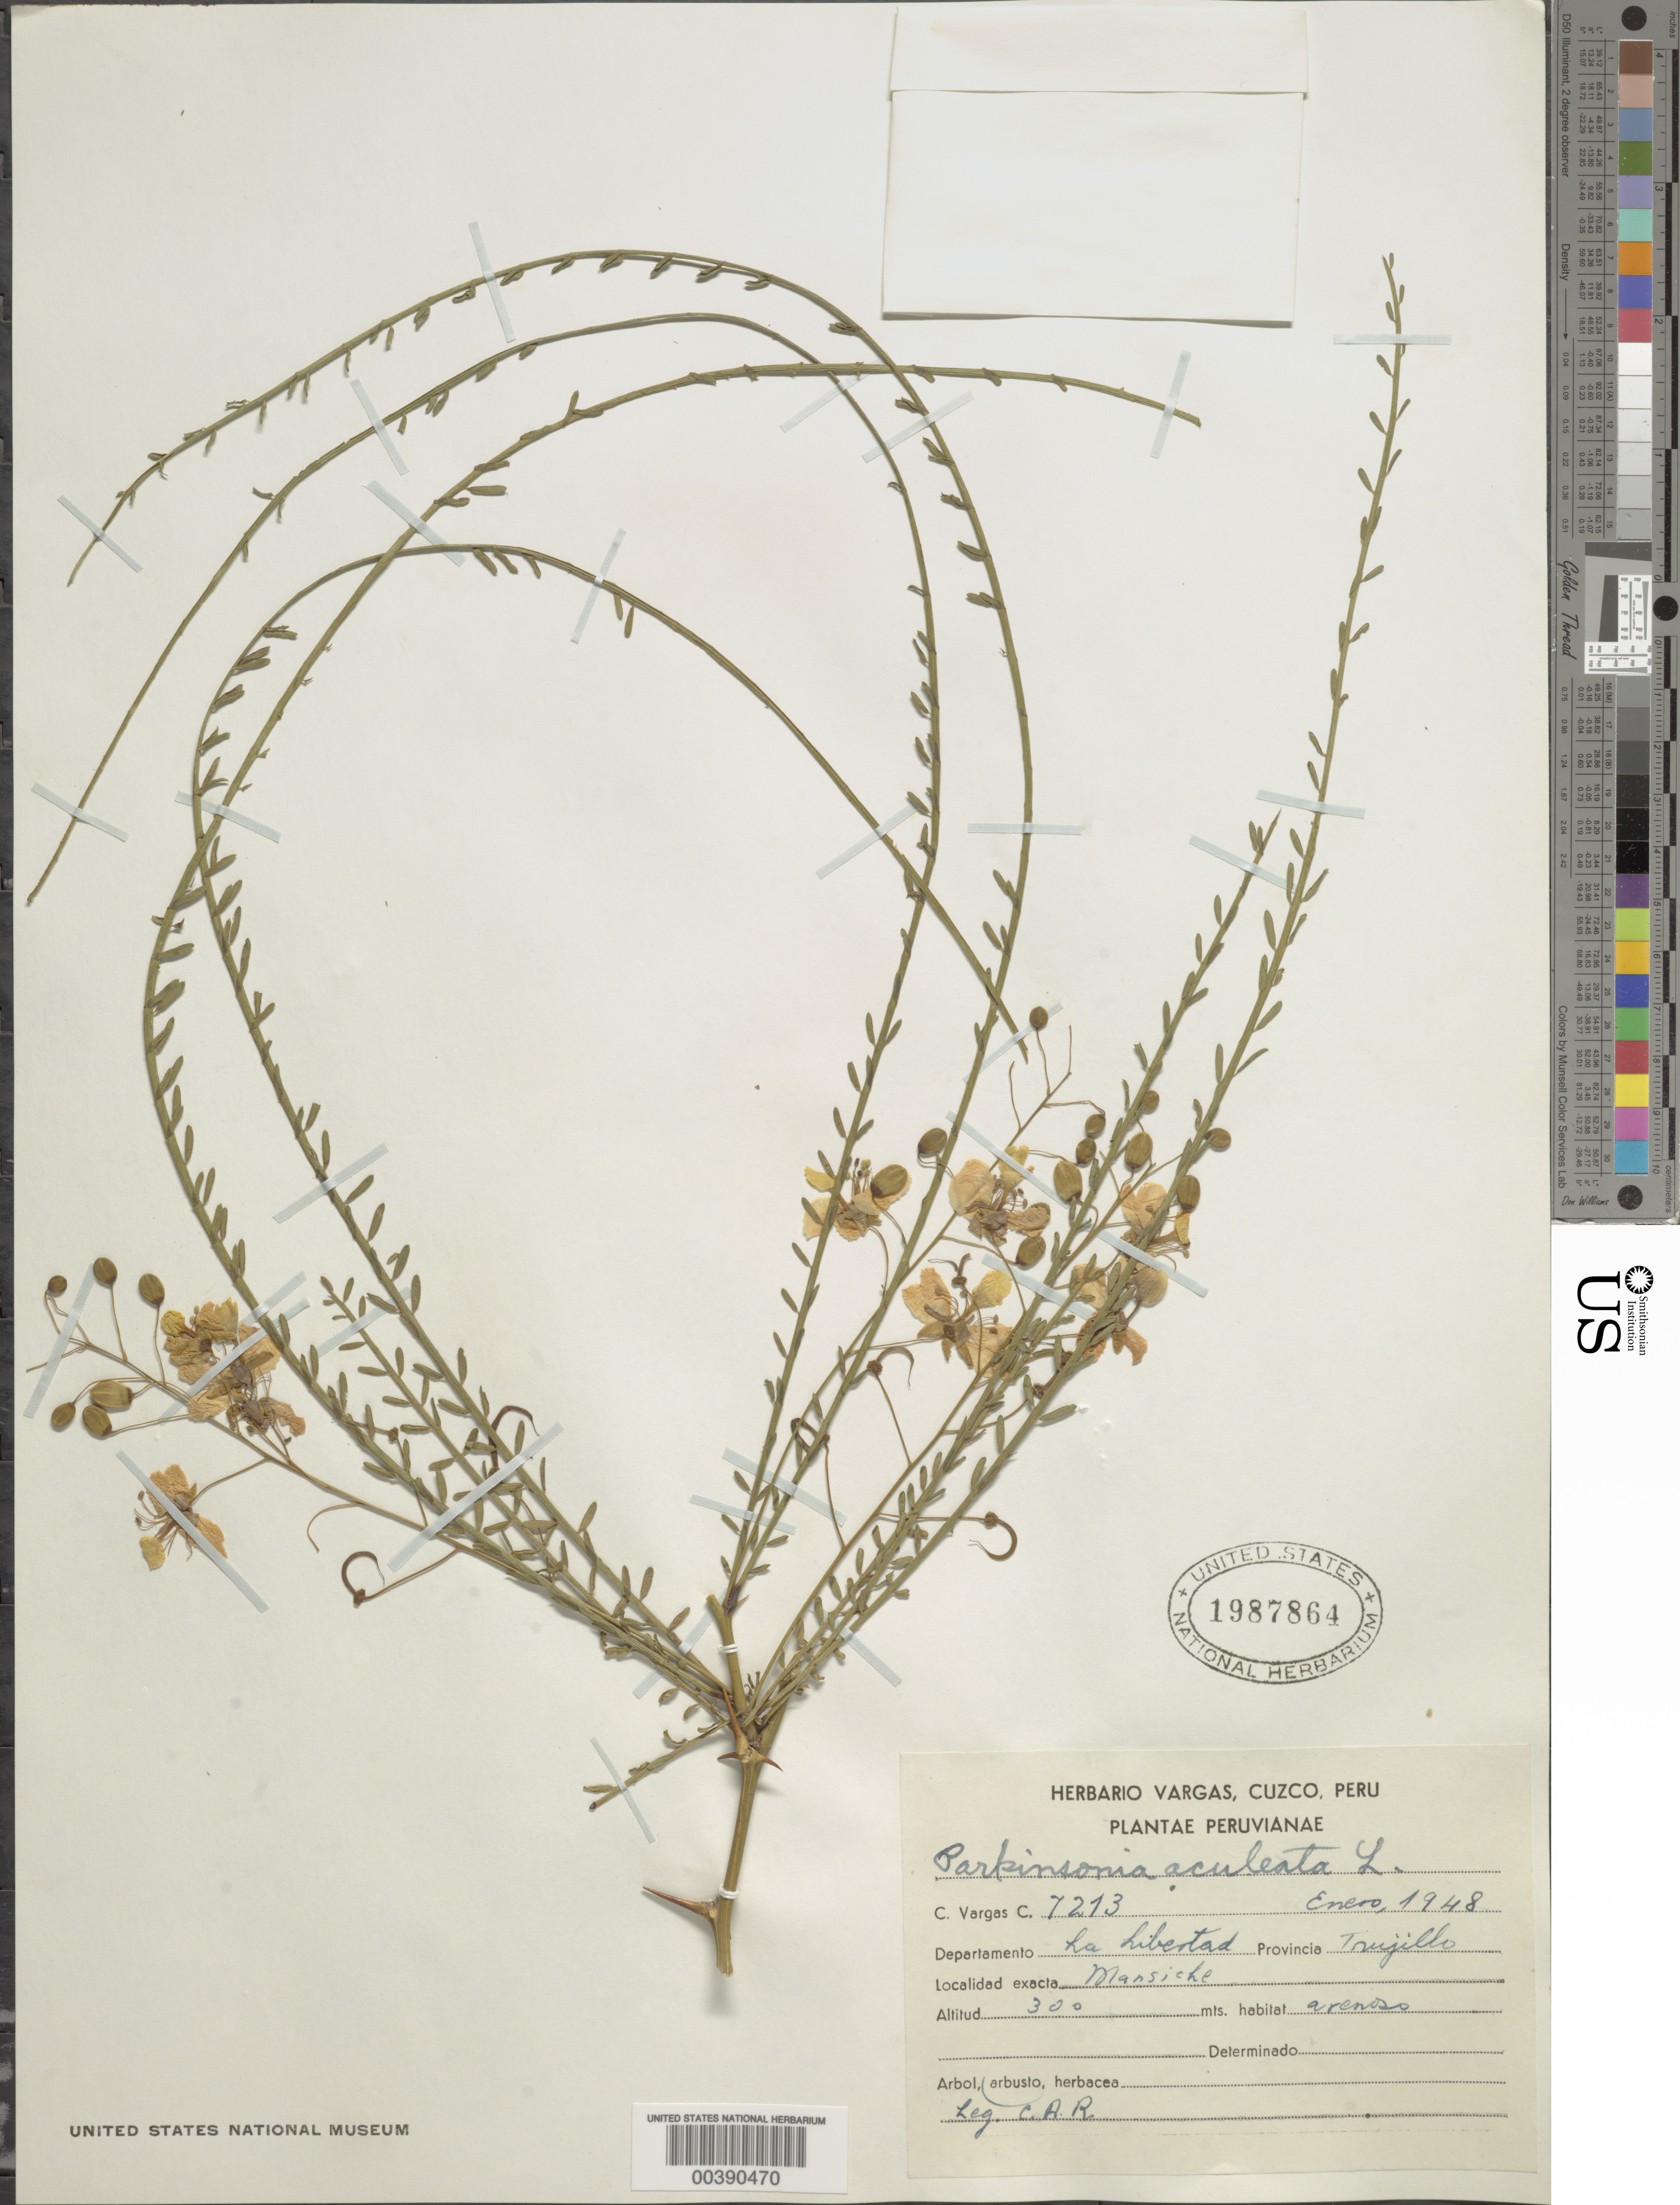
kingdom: Plantae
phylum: Tracheophyta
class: Magnoliopsida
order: Fabales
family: Fabaceae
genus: Parkinsonia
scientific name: Parkinsonia aculeata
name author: L.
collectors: C. Vargas Calderón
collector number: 7213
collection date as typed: Jan 1948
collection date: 1948-01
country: Peru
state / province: La Libertad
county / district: Trujillo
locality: Mansiche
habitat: Arenoso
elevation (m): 300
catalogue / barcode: US 1987864